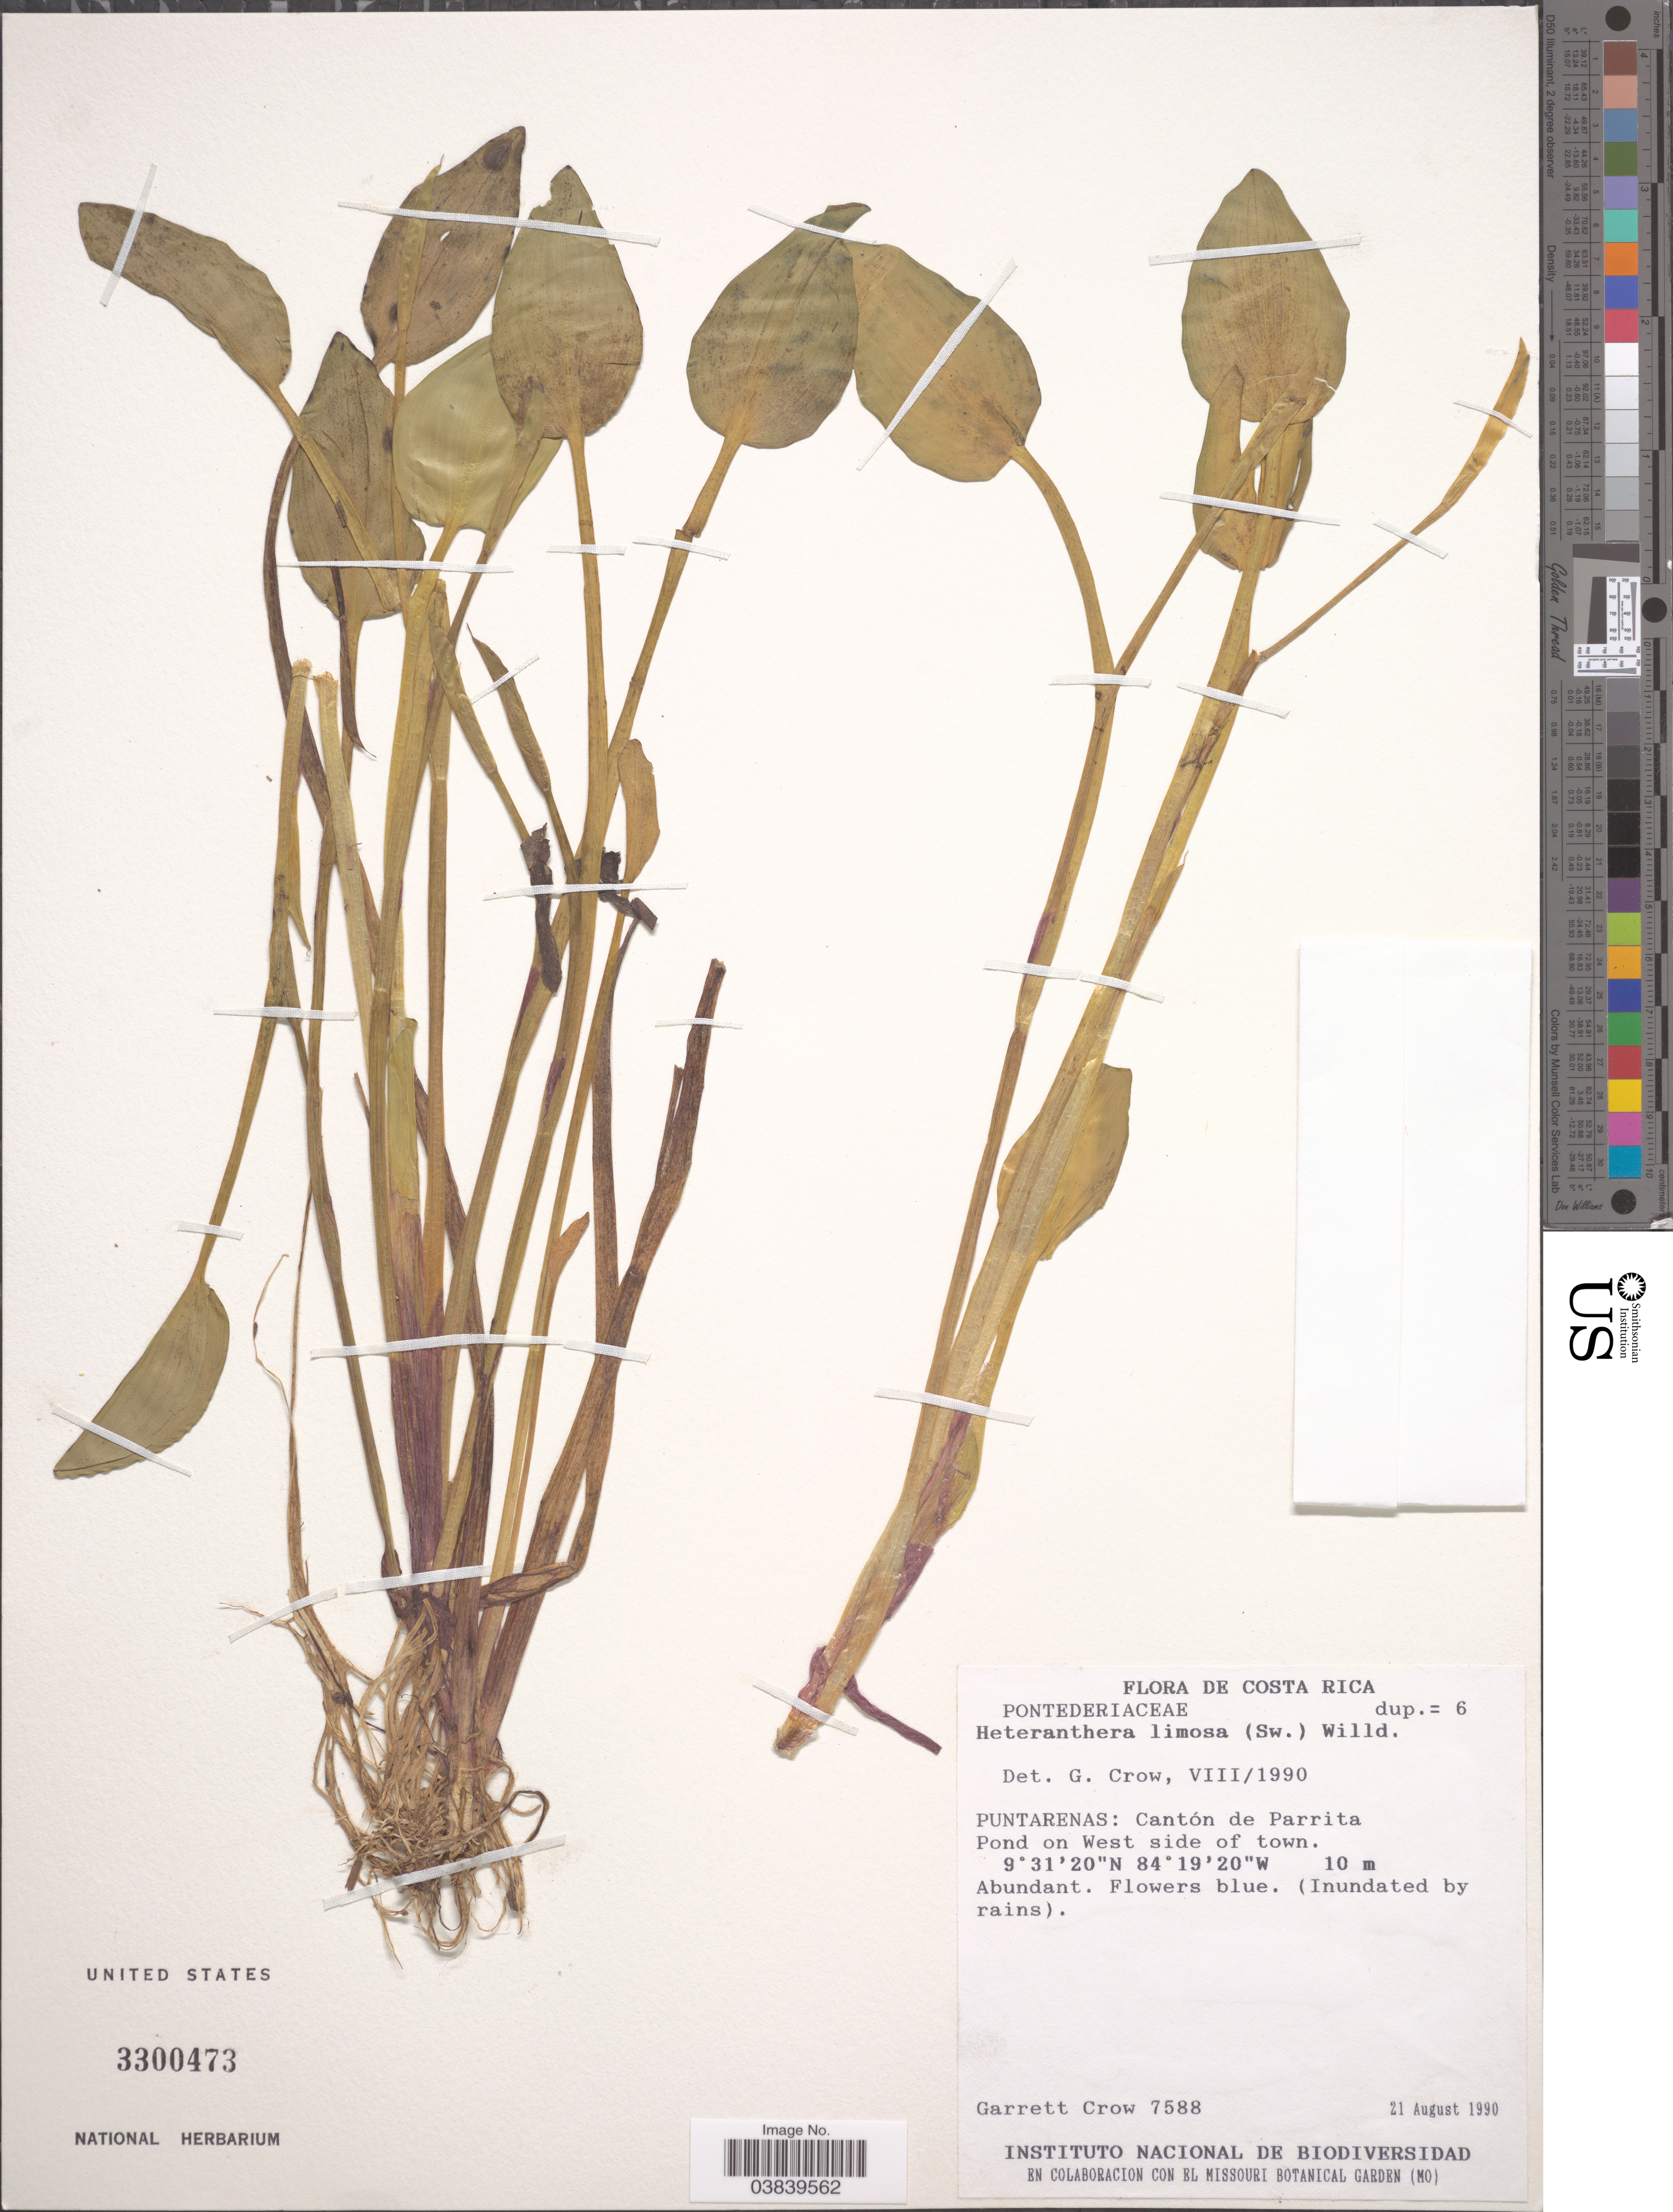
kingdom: Plantae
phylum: Tracheophyta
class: Liliopsida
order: Commelinales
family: Pontederiaceae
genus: Heteranthera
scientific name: Heteranthera limosa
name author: (Sw.) Willd.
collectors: G. E. Crow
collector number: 7588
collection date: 1990-08-21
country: Costa Rica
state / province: Puntarenas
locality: Cantón de Parrita. Pond on West side of town.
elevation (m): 10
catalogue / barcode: US 3300473